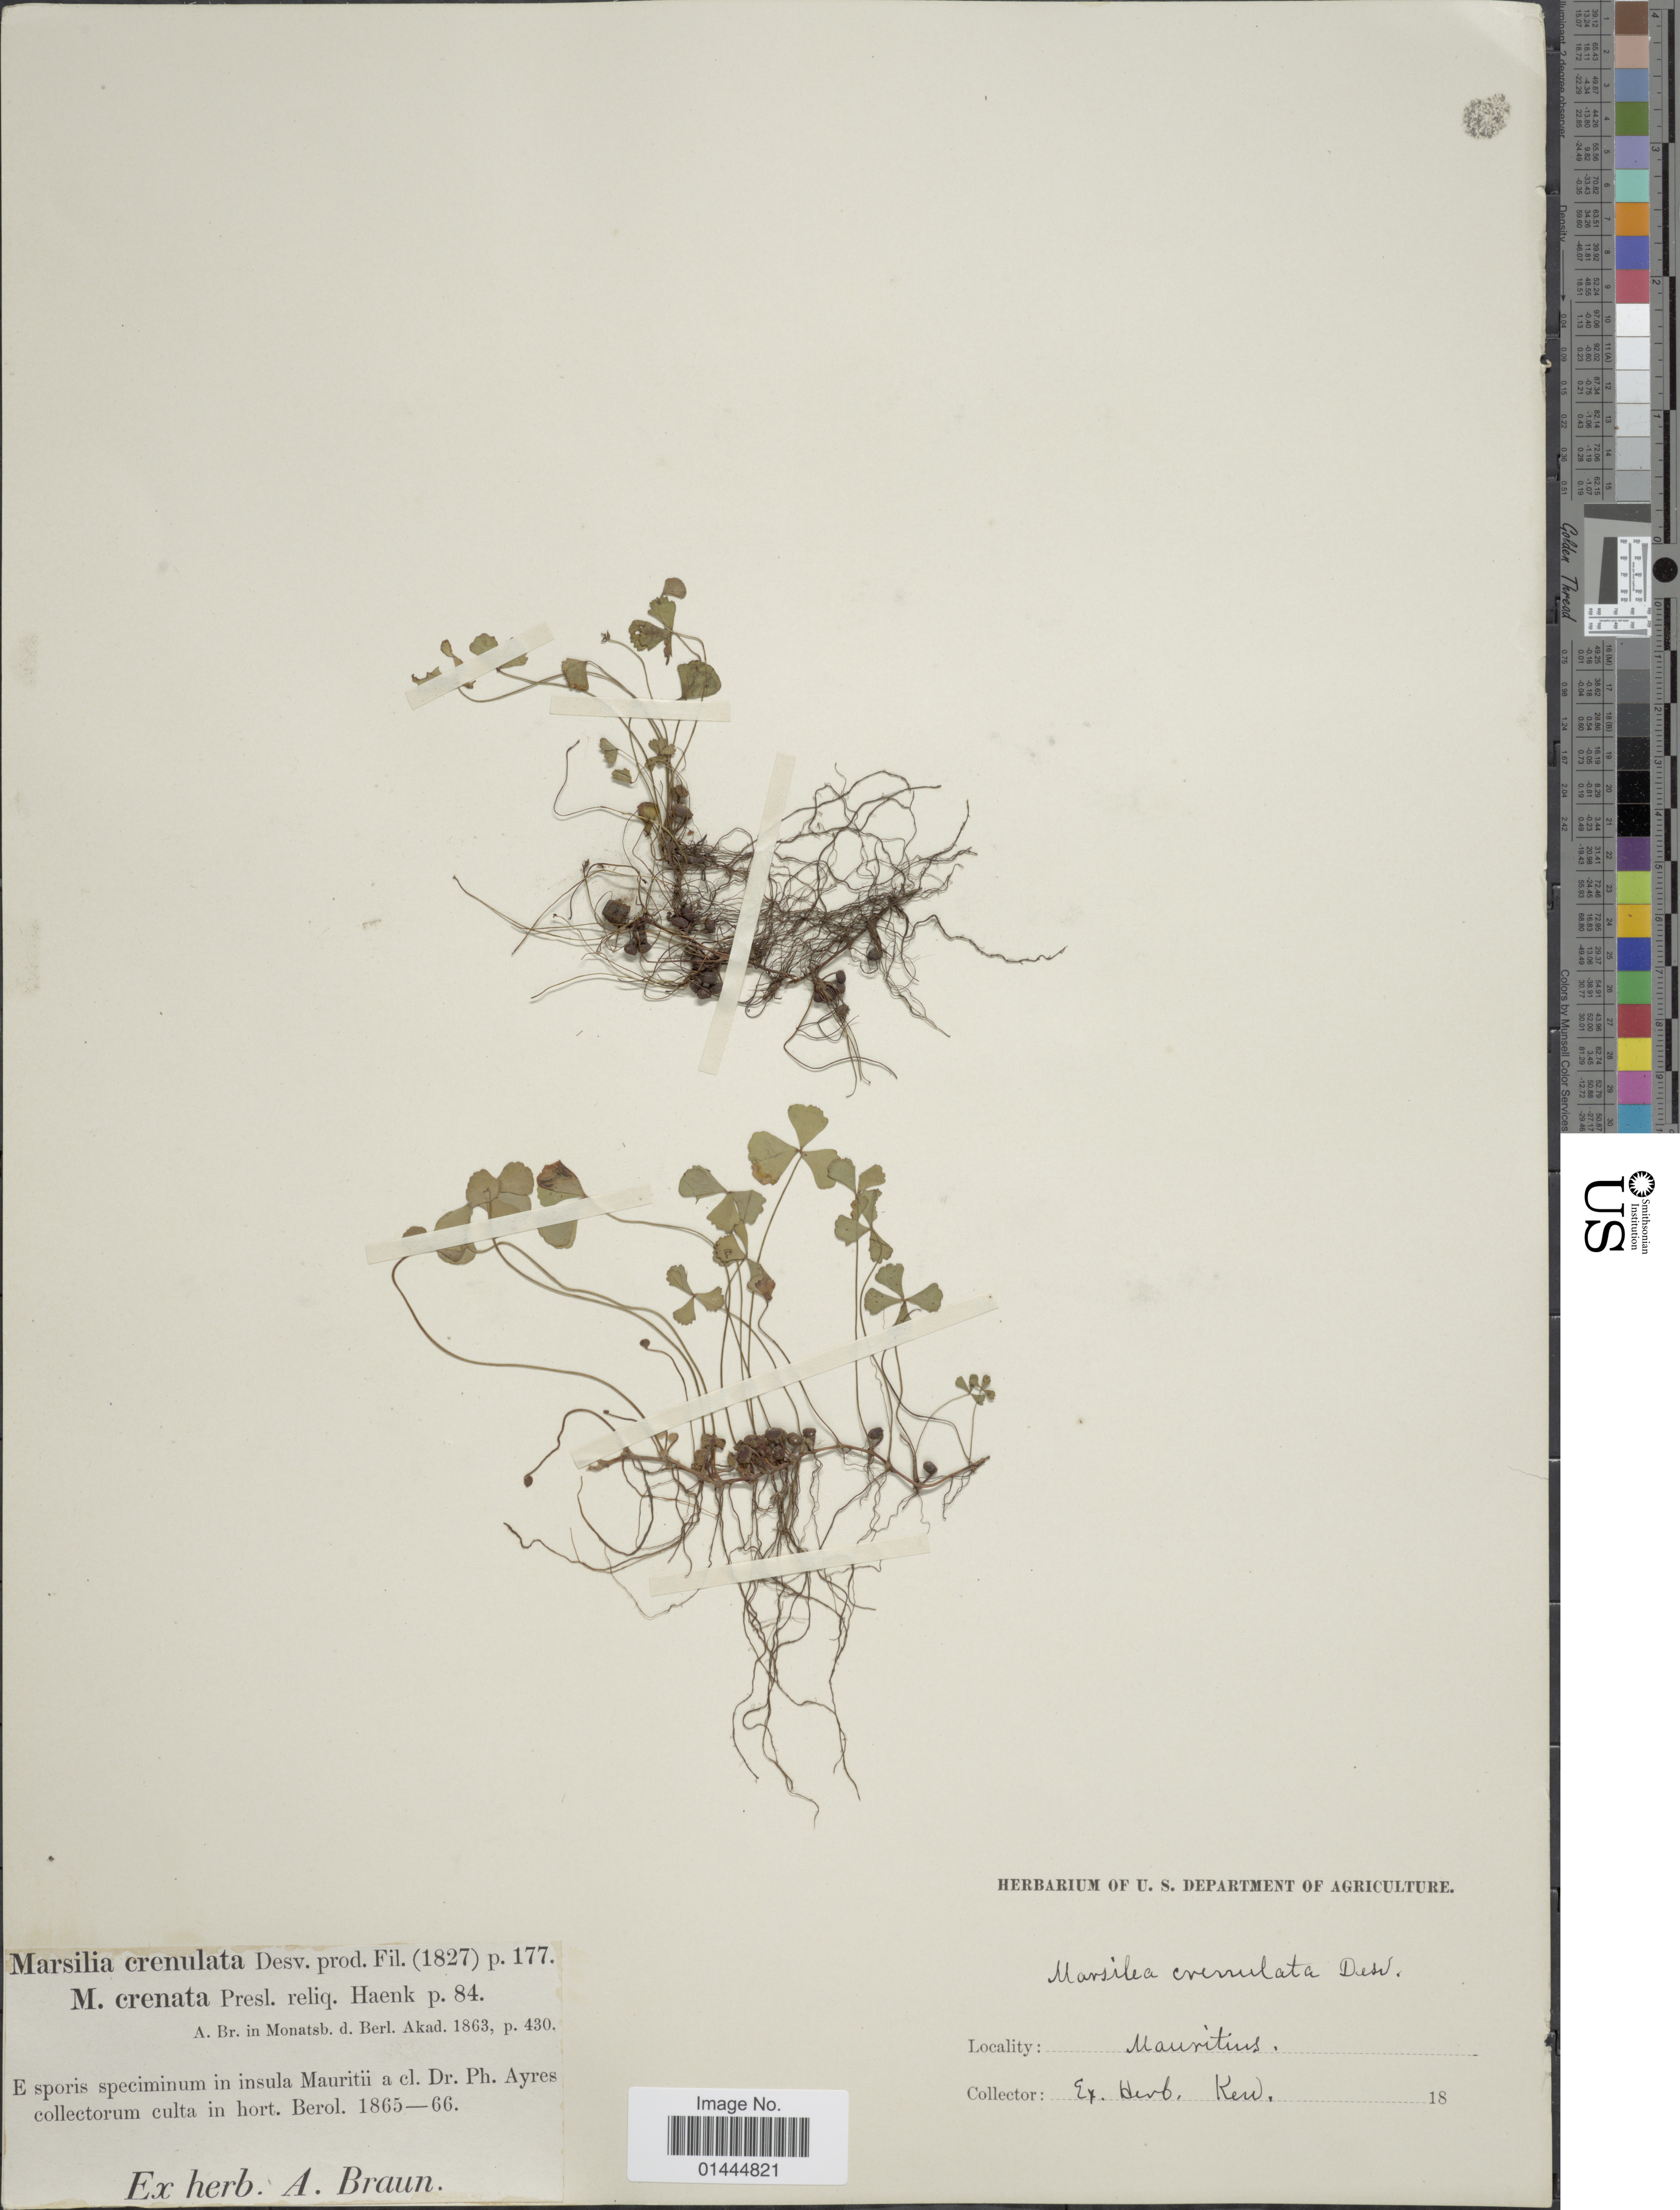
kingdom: Plantae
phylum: Tracheophyta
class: Polypodiopsida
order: Salviniales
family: Marsileaceae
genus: Marsilea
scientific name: Marsilea crenulata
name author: Desv.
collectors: ex herb. A. Braun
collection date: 1865/1866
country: Mauritius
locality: Culta in hort. Berol.